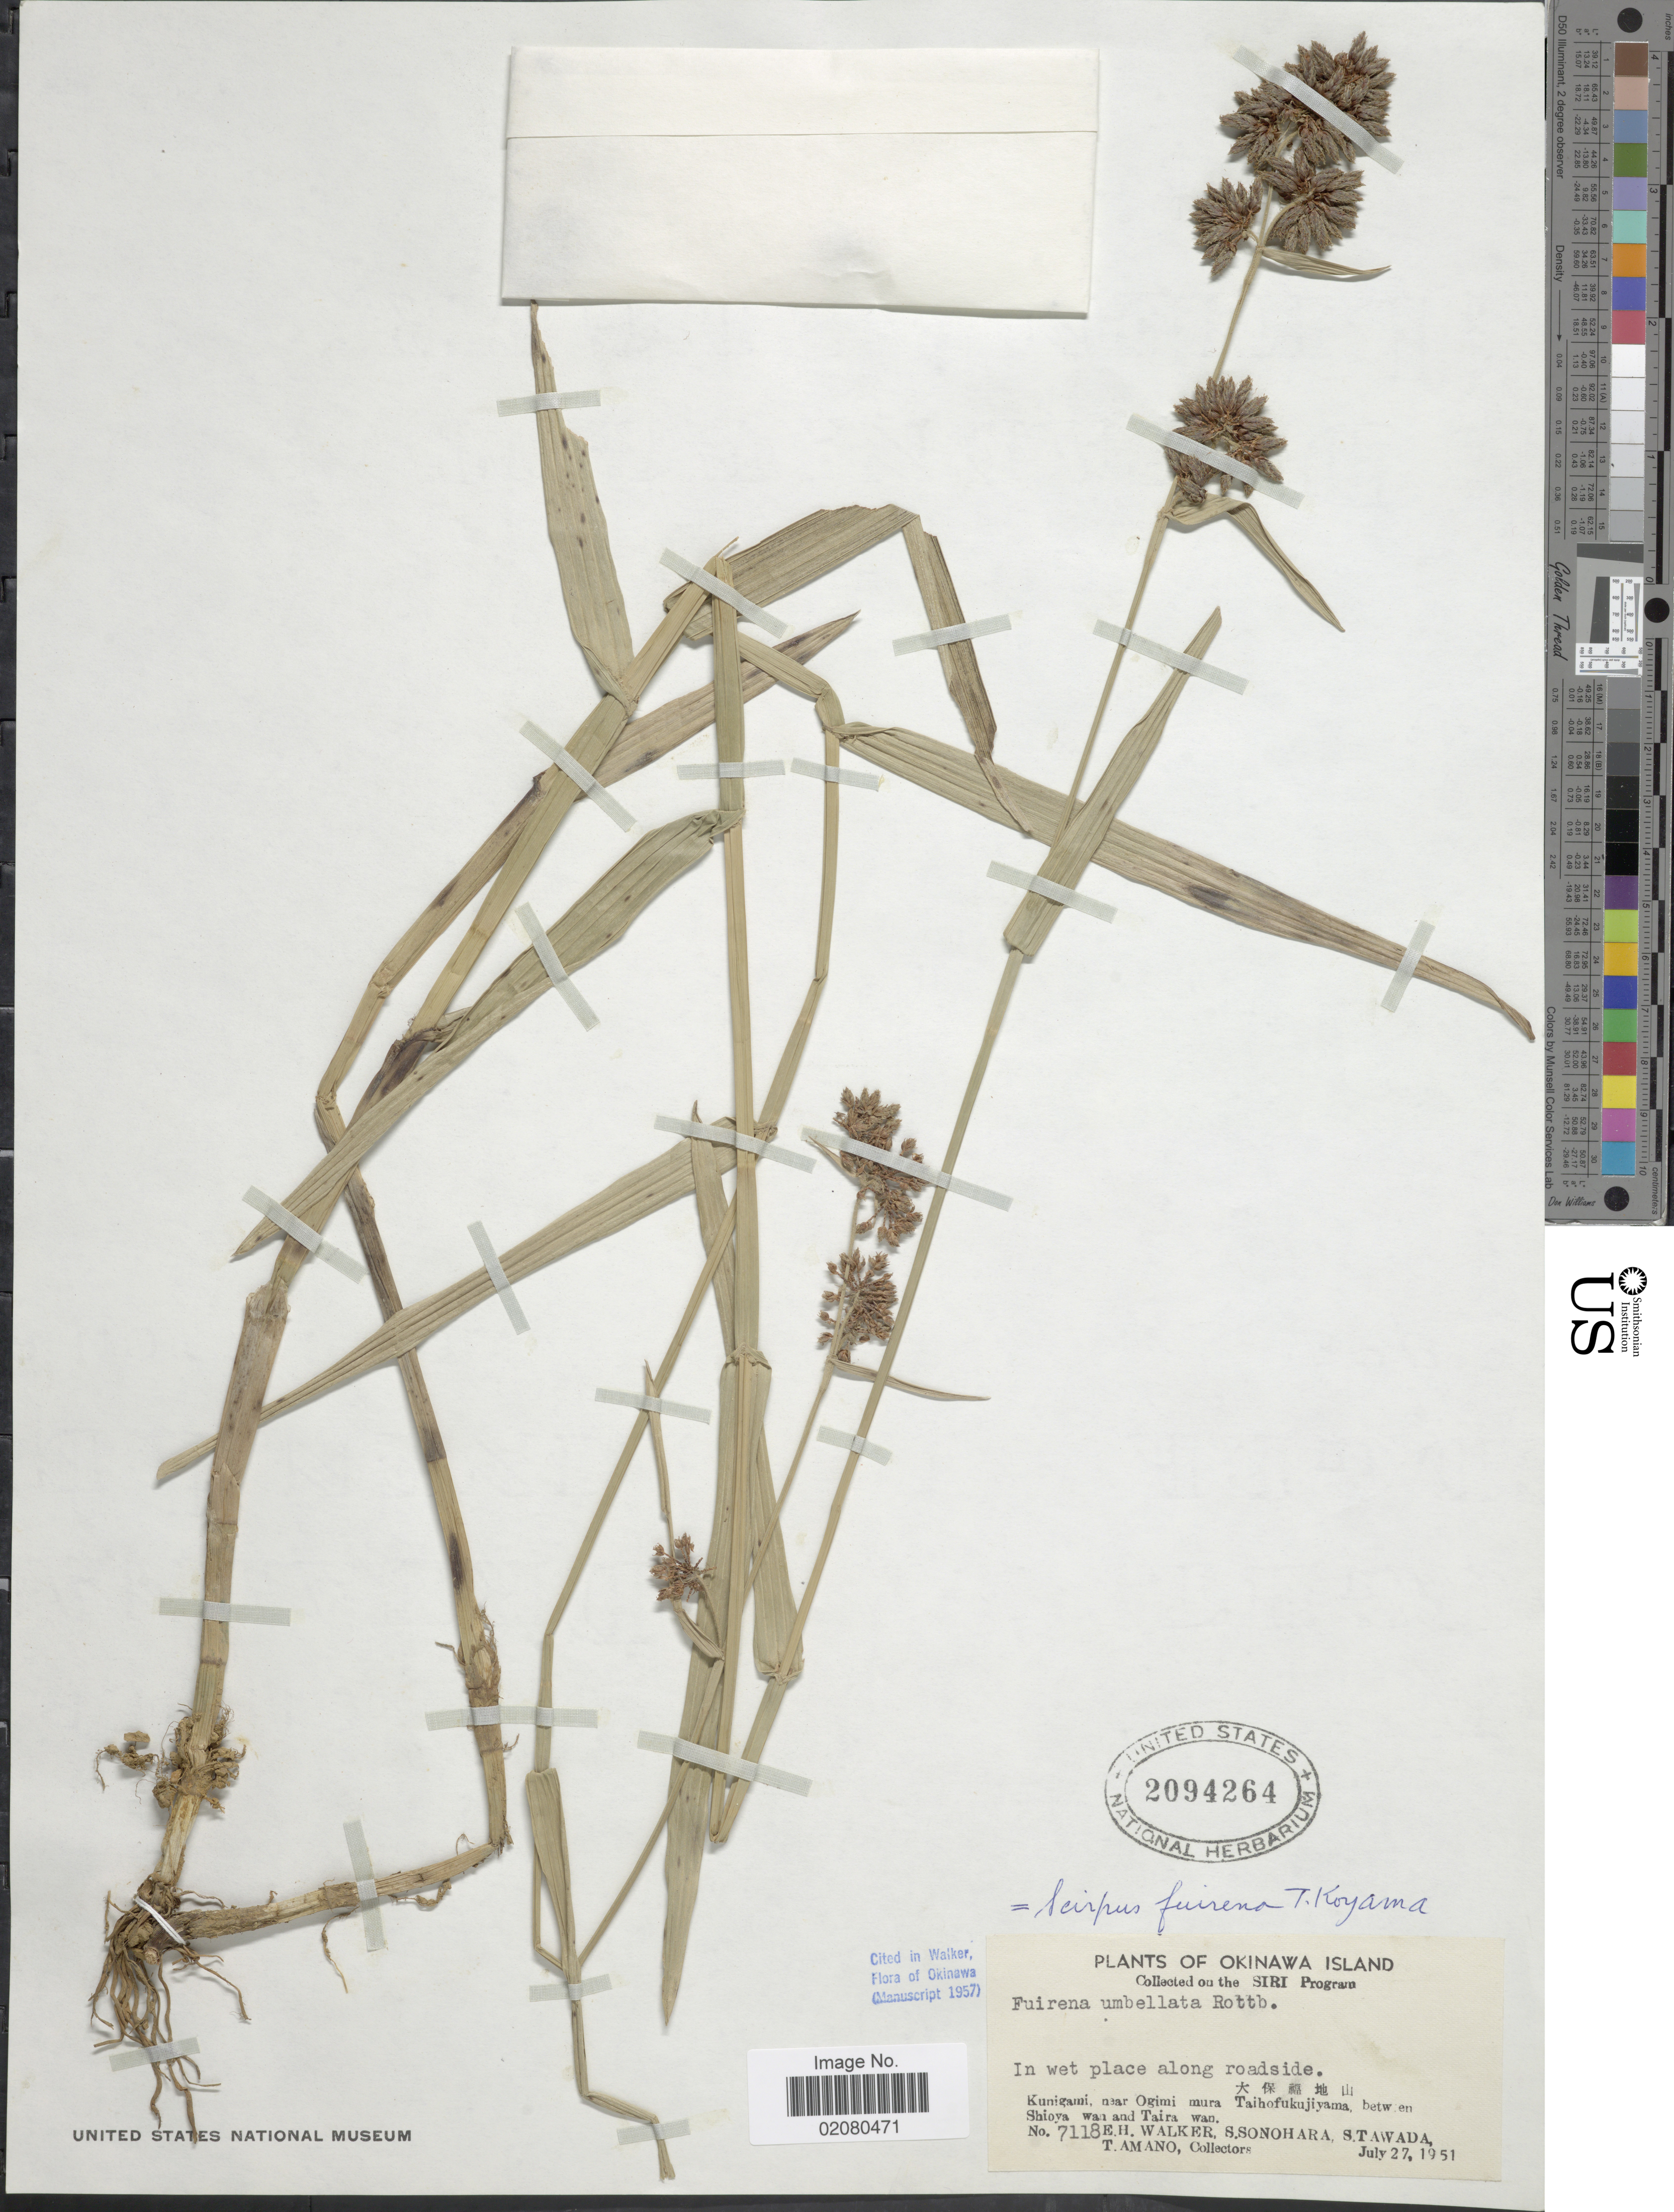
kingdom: Plantae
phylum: Tracheophyta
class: Liliopsida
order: Poales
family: Cyperaceae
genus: Fuirena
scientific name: Fuirena umbellata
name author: Rottb.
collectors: E. H. Walker, S. Sonohara, S. Tawada & T. Amano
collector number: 7118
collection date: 1951-07-27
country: Japan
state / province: Okinawa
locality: Okinawa Island, in wet places along roadside, Kunigami, near Ogimi mura Taihofukujiyama, between Shioya wan and Taira wan.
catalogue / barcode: US 2094264